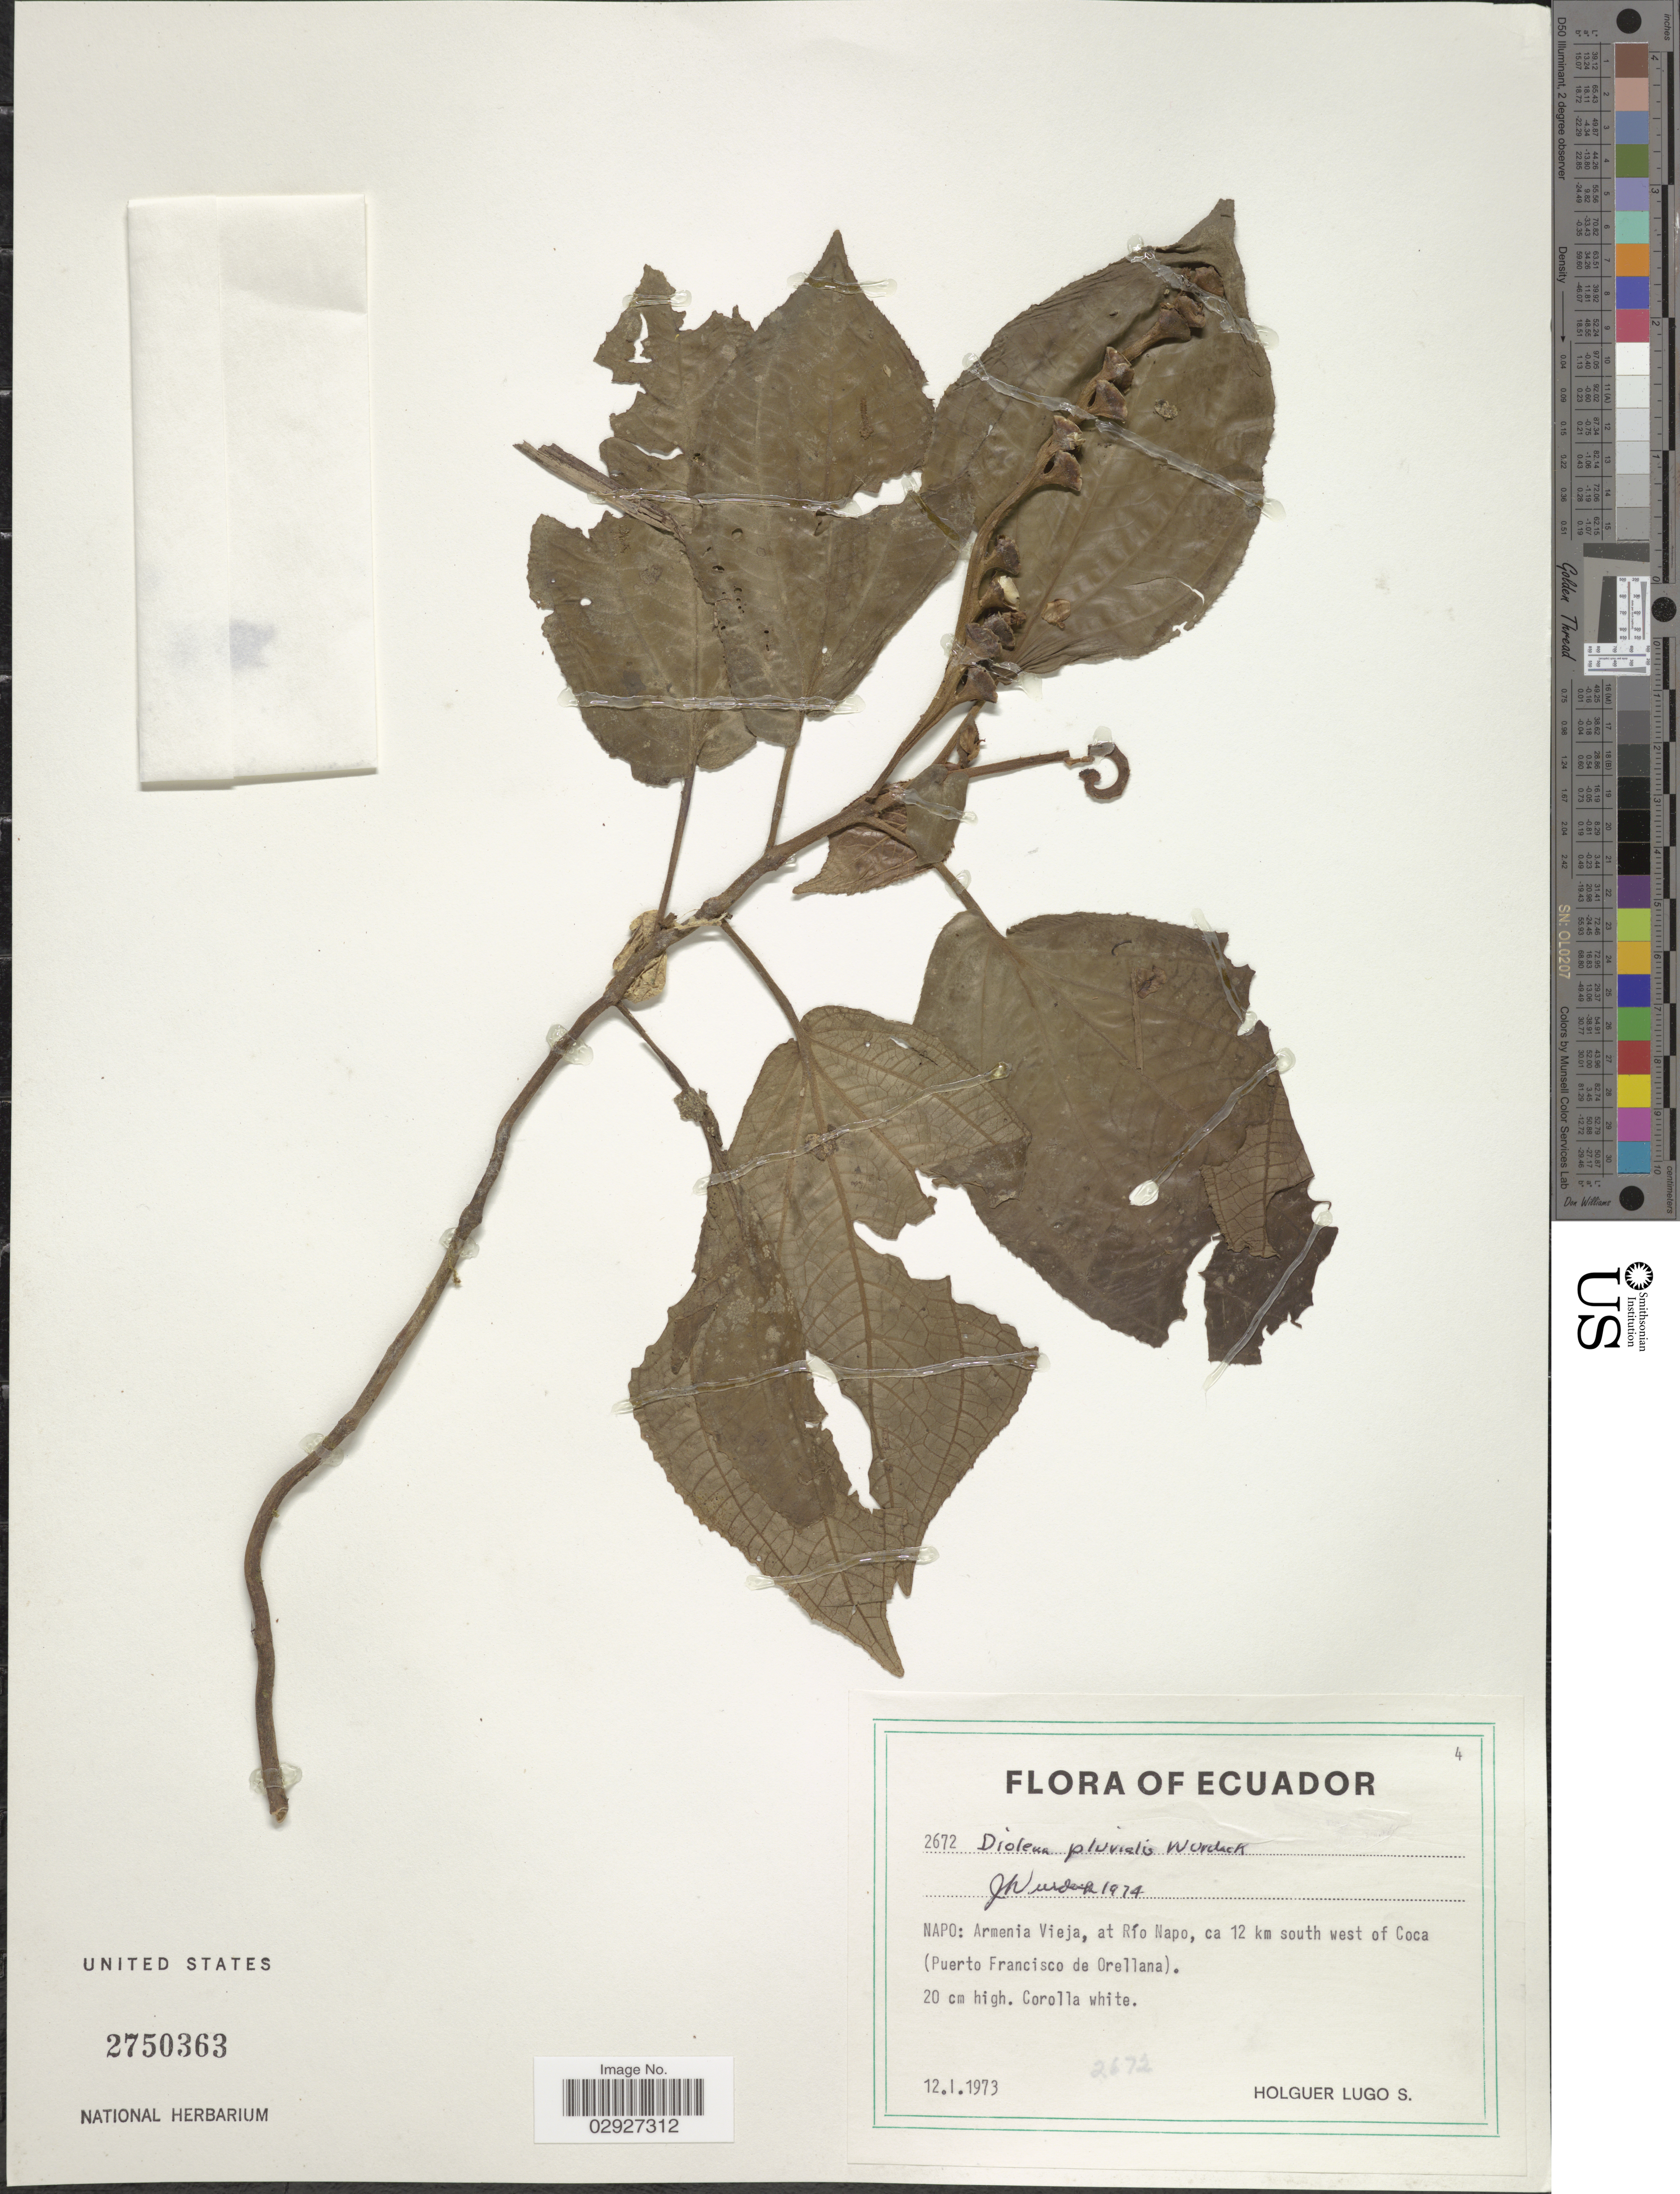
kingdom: Plantae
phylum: Tracheophyta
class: Magnoliopsida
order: Myrtales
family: Melastomataceae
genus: Triolena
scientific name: Triolena pluvialis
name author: (Wurdack) Wurdack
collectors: H. Lugo S.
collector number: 2672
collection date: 1973-01-12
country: Ecuador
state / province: Napo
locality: Napo: Armenia Vieja, at Río Napo, ca. 12 km south west of Coca (Puerto Francisco de Orellana).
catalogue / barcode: US 2750363